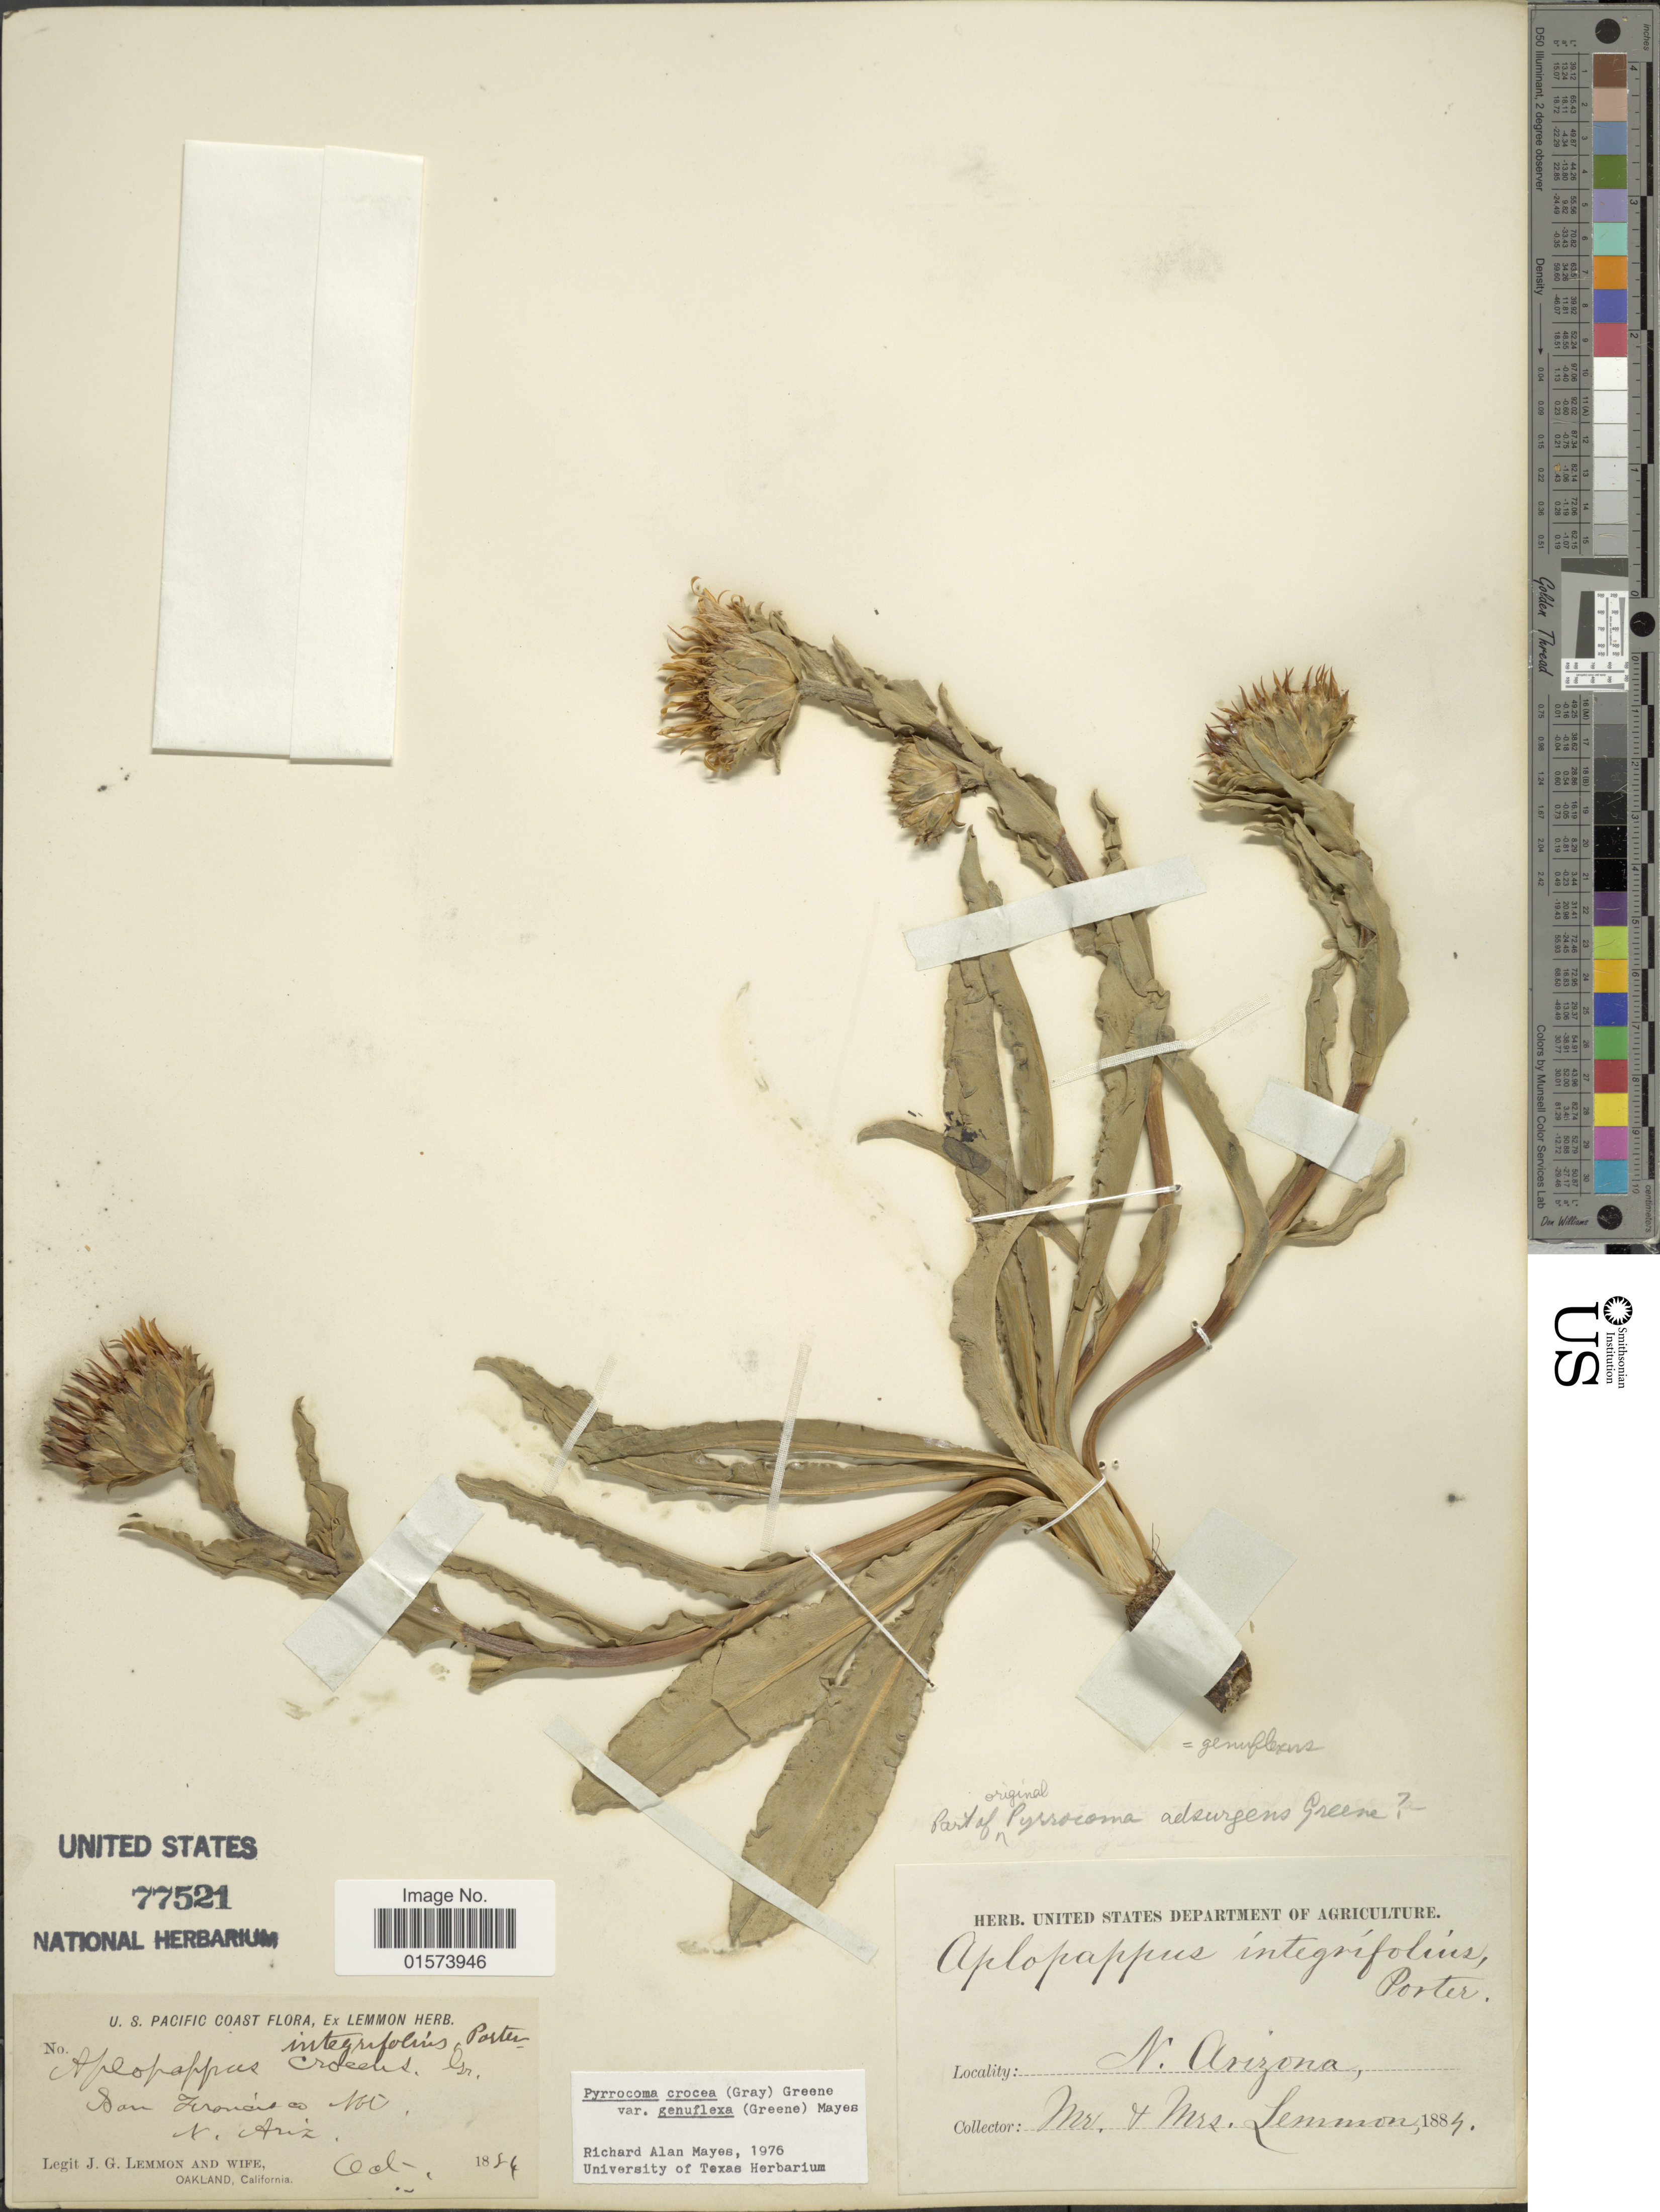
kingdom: Plantae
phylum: Tracheophyta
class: Magnoliopsida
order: Asterales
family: Asteraceae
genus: Pyrrocoma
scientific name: Pyrrocoma crocea var. genuflexa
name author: Mayes ex & D.J. Keil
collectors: J. Lemmon & Mrs. J. G. Lemmon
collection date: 1884-10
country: United States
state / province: Arizona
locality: U.S. Pacific Coast, San Francisco Mt., N. Arizona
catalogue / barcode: US 77521